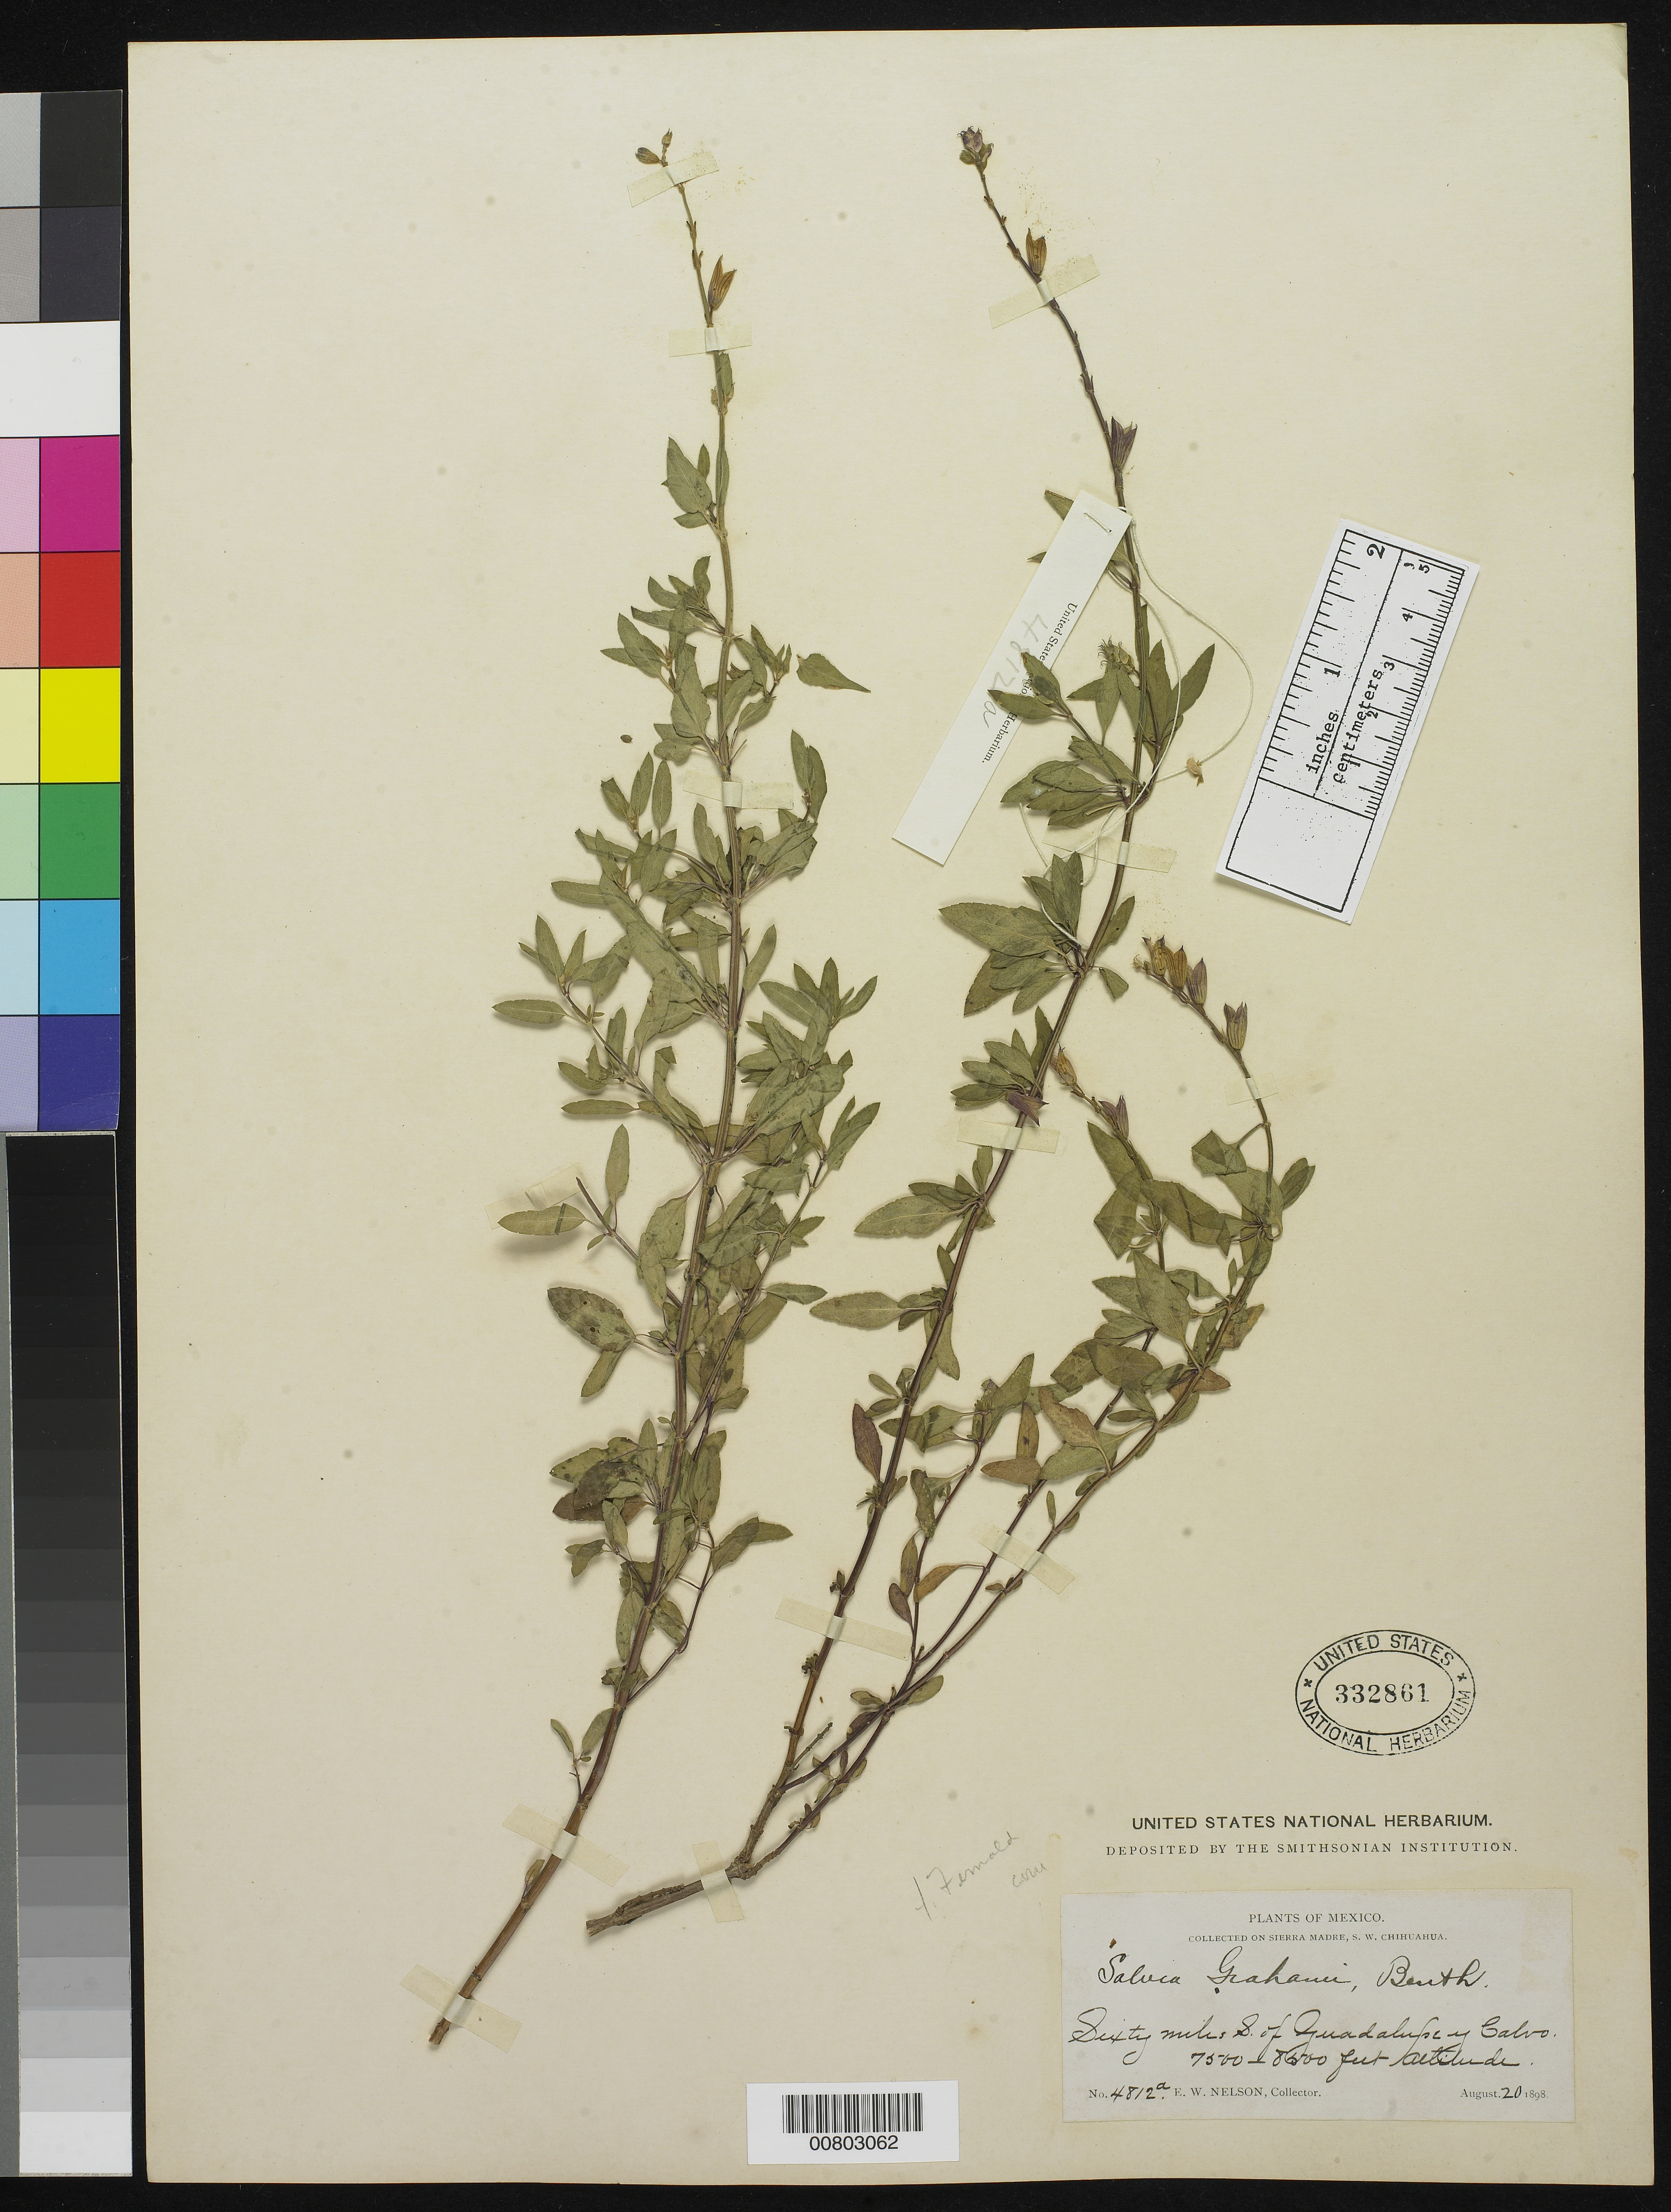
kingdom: Plantae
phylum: Tracheophyta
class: Magnoliopsida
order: Lamiales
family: Lamiaceae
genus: Salvia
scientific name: Salvia grahami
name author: Benth.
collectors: E. W. Nelson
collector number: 4812a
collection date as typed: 20 Aug 1898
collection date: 1898-08-20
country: Mexico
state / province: Chihuahua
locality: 60 miles S of Guadalupe y Calvo, Chihuahua.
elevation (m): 2286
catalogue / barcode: US 332861